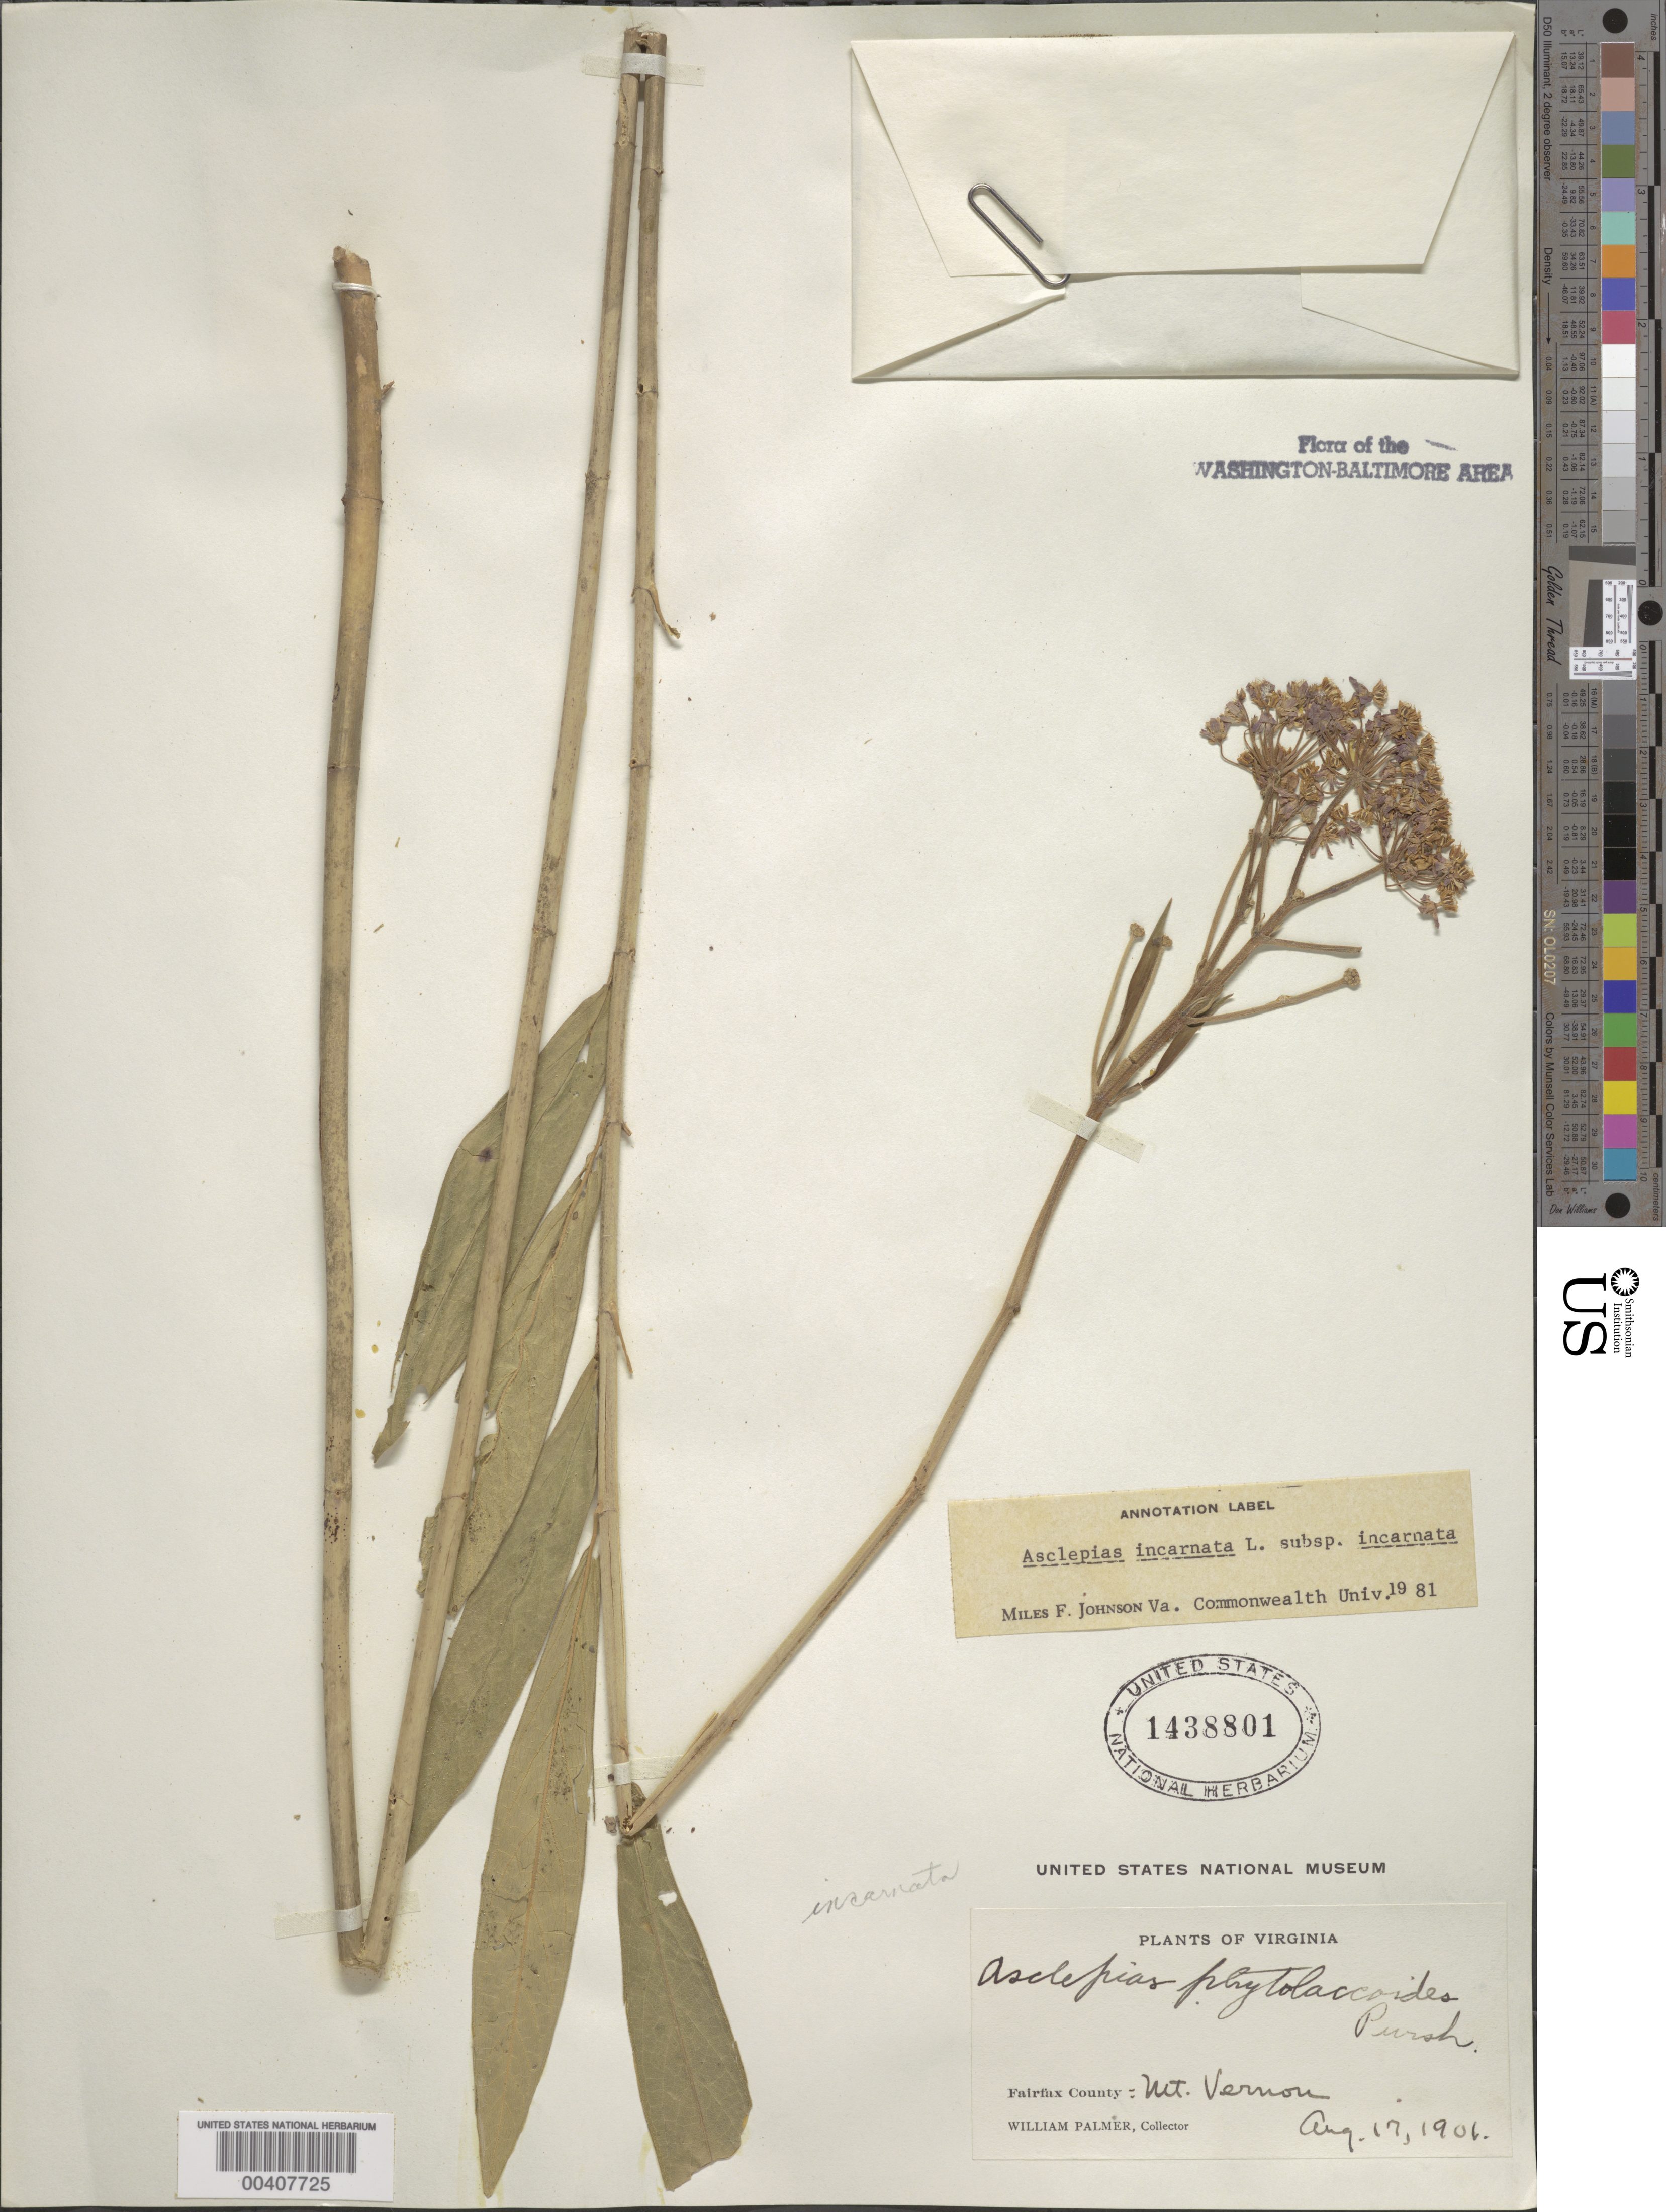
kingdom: Plantae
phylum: Tracheophyta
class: Magnoliopsida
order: Gentianales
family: Apocynaceae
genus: Asclepias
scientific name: Asclepias incarnata subsp. incarnata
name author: L.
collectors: W. Palmer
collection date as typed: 17 Aug 1906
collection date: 1906-08-17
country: United States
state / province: Virginia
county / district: Fairfax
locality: Mount Vernon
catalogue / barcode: US 1438801